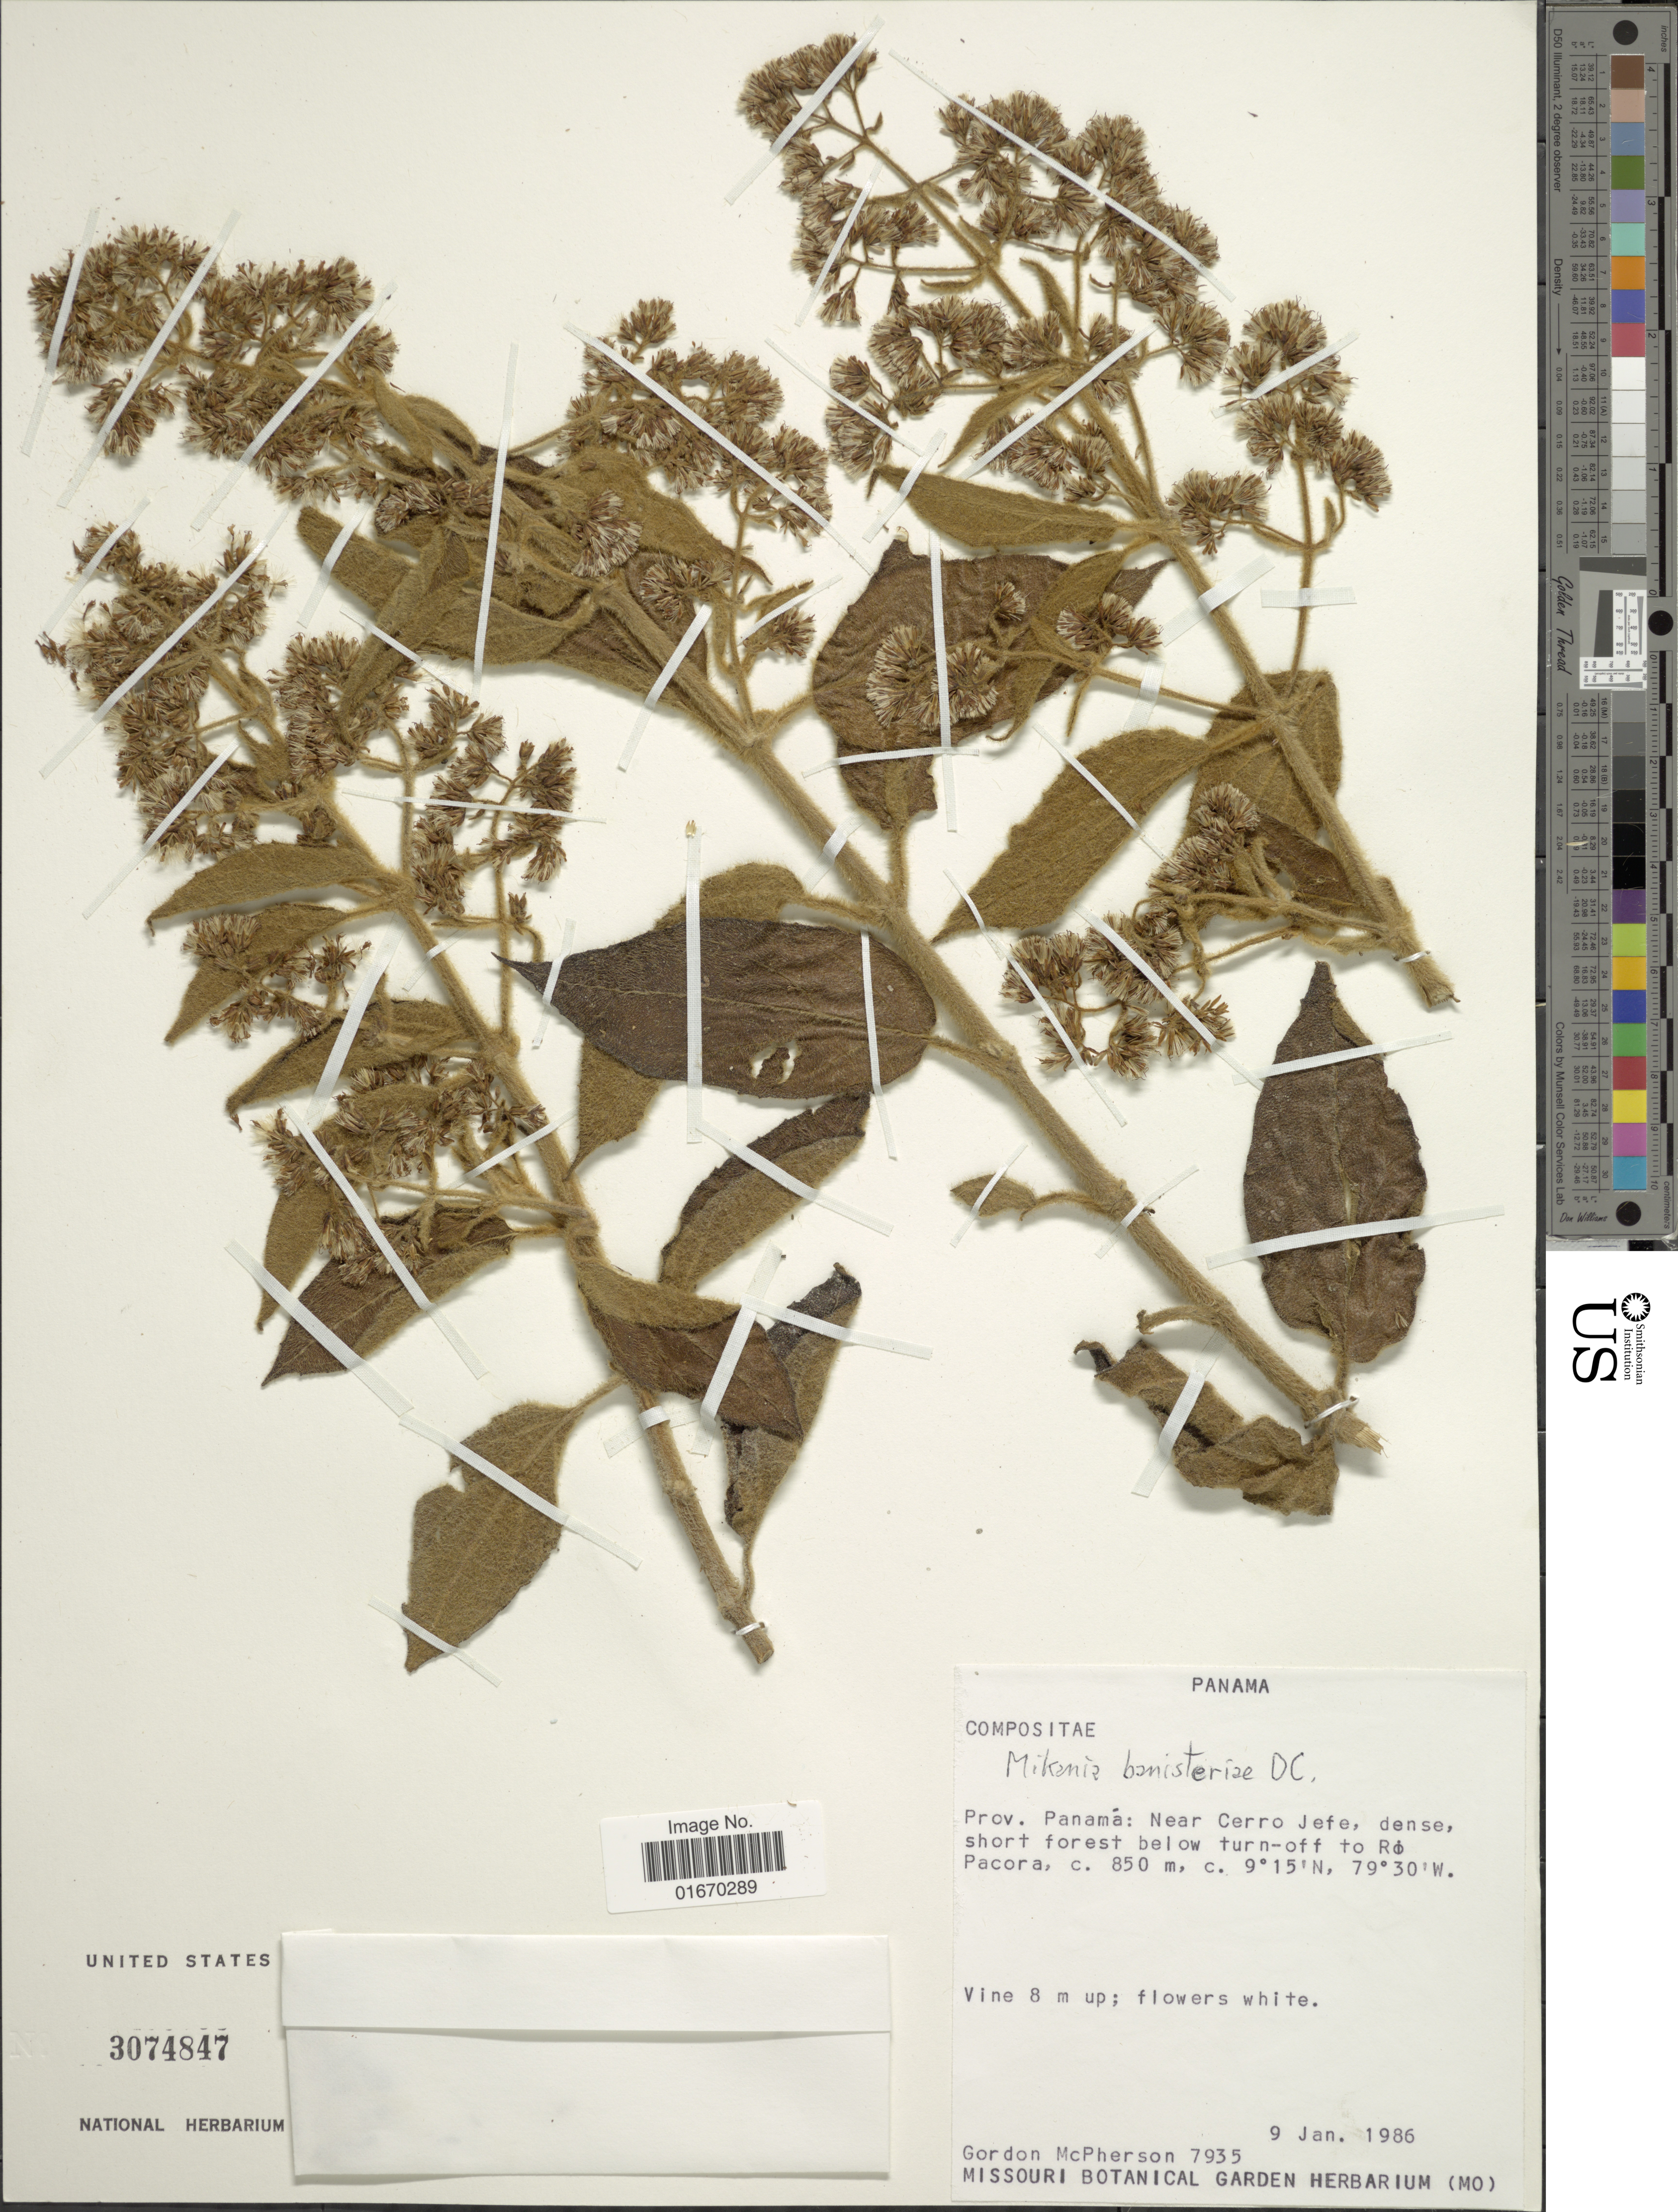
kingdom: Plantae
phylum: Tracheophyta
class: Magnoliopsida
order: Asterales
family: Asteraceae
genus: Mikania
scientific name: Mikania banisteriae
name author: DC.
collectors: G. D. McPherson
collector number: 7935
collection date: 1986-01-09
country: Panama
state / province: Panamá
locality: Near Cerro Jefe, below turn-off to Rio Pacora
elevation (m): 850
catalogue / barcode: US 3074847